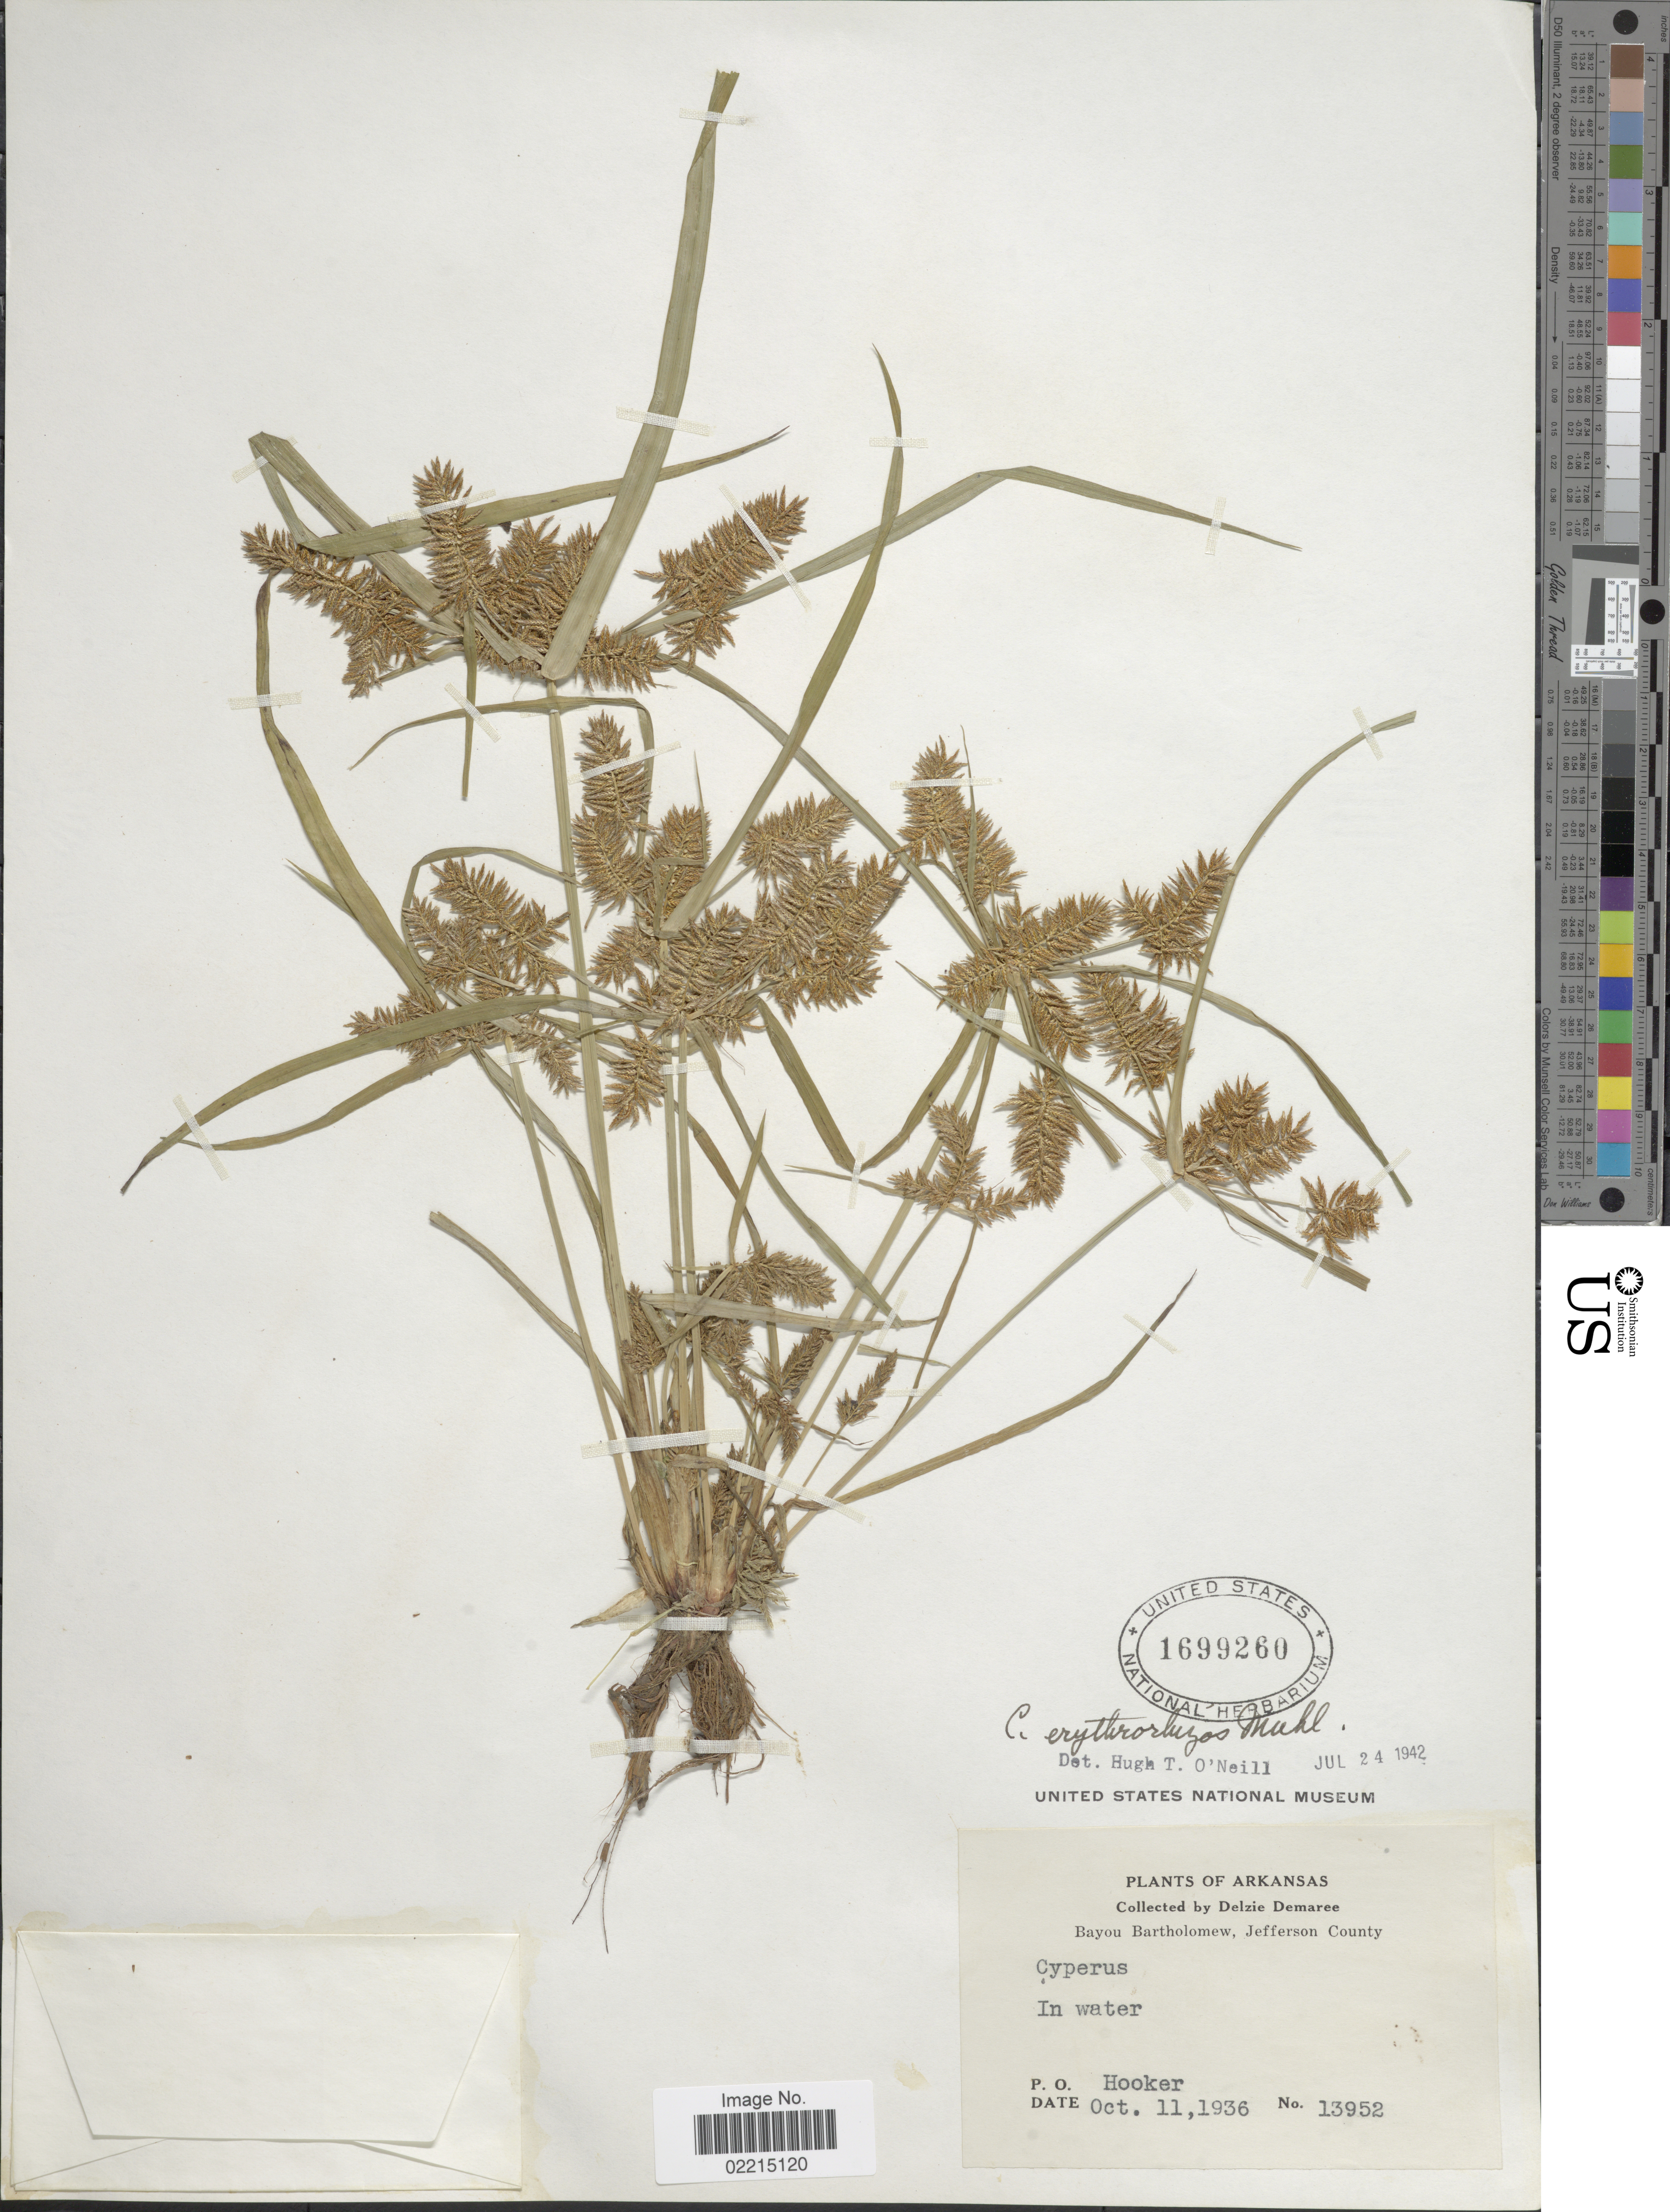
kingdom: Plantae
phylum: Tracheophyta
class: Liliopsida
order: Poales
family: Cyperaceae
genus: Cyperus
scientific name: Cyperus erythrorhizos Muhl.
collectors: D. Demaree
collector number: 13952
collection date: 1936-10-11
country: United States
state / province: Arkansas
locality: Bayou Bartholomew, Jefferson County. P. O. Hooker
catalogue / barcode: US 1699260